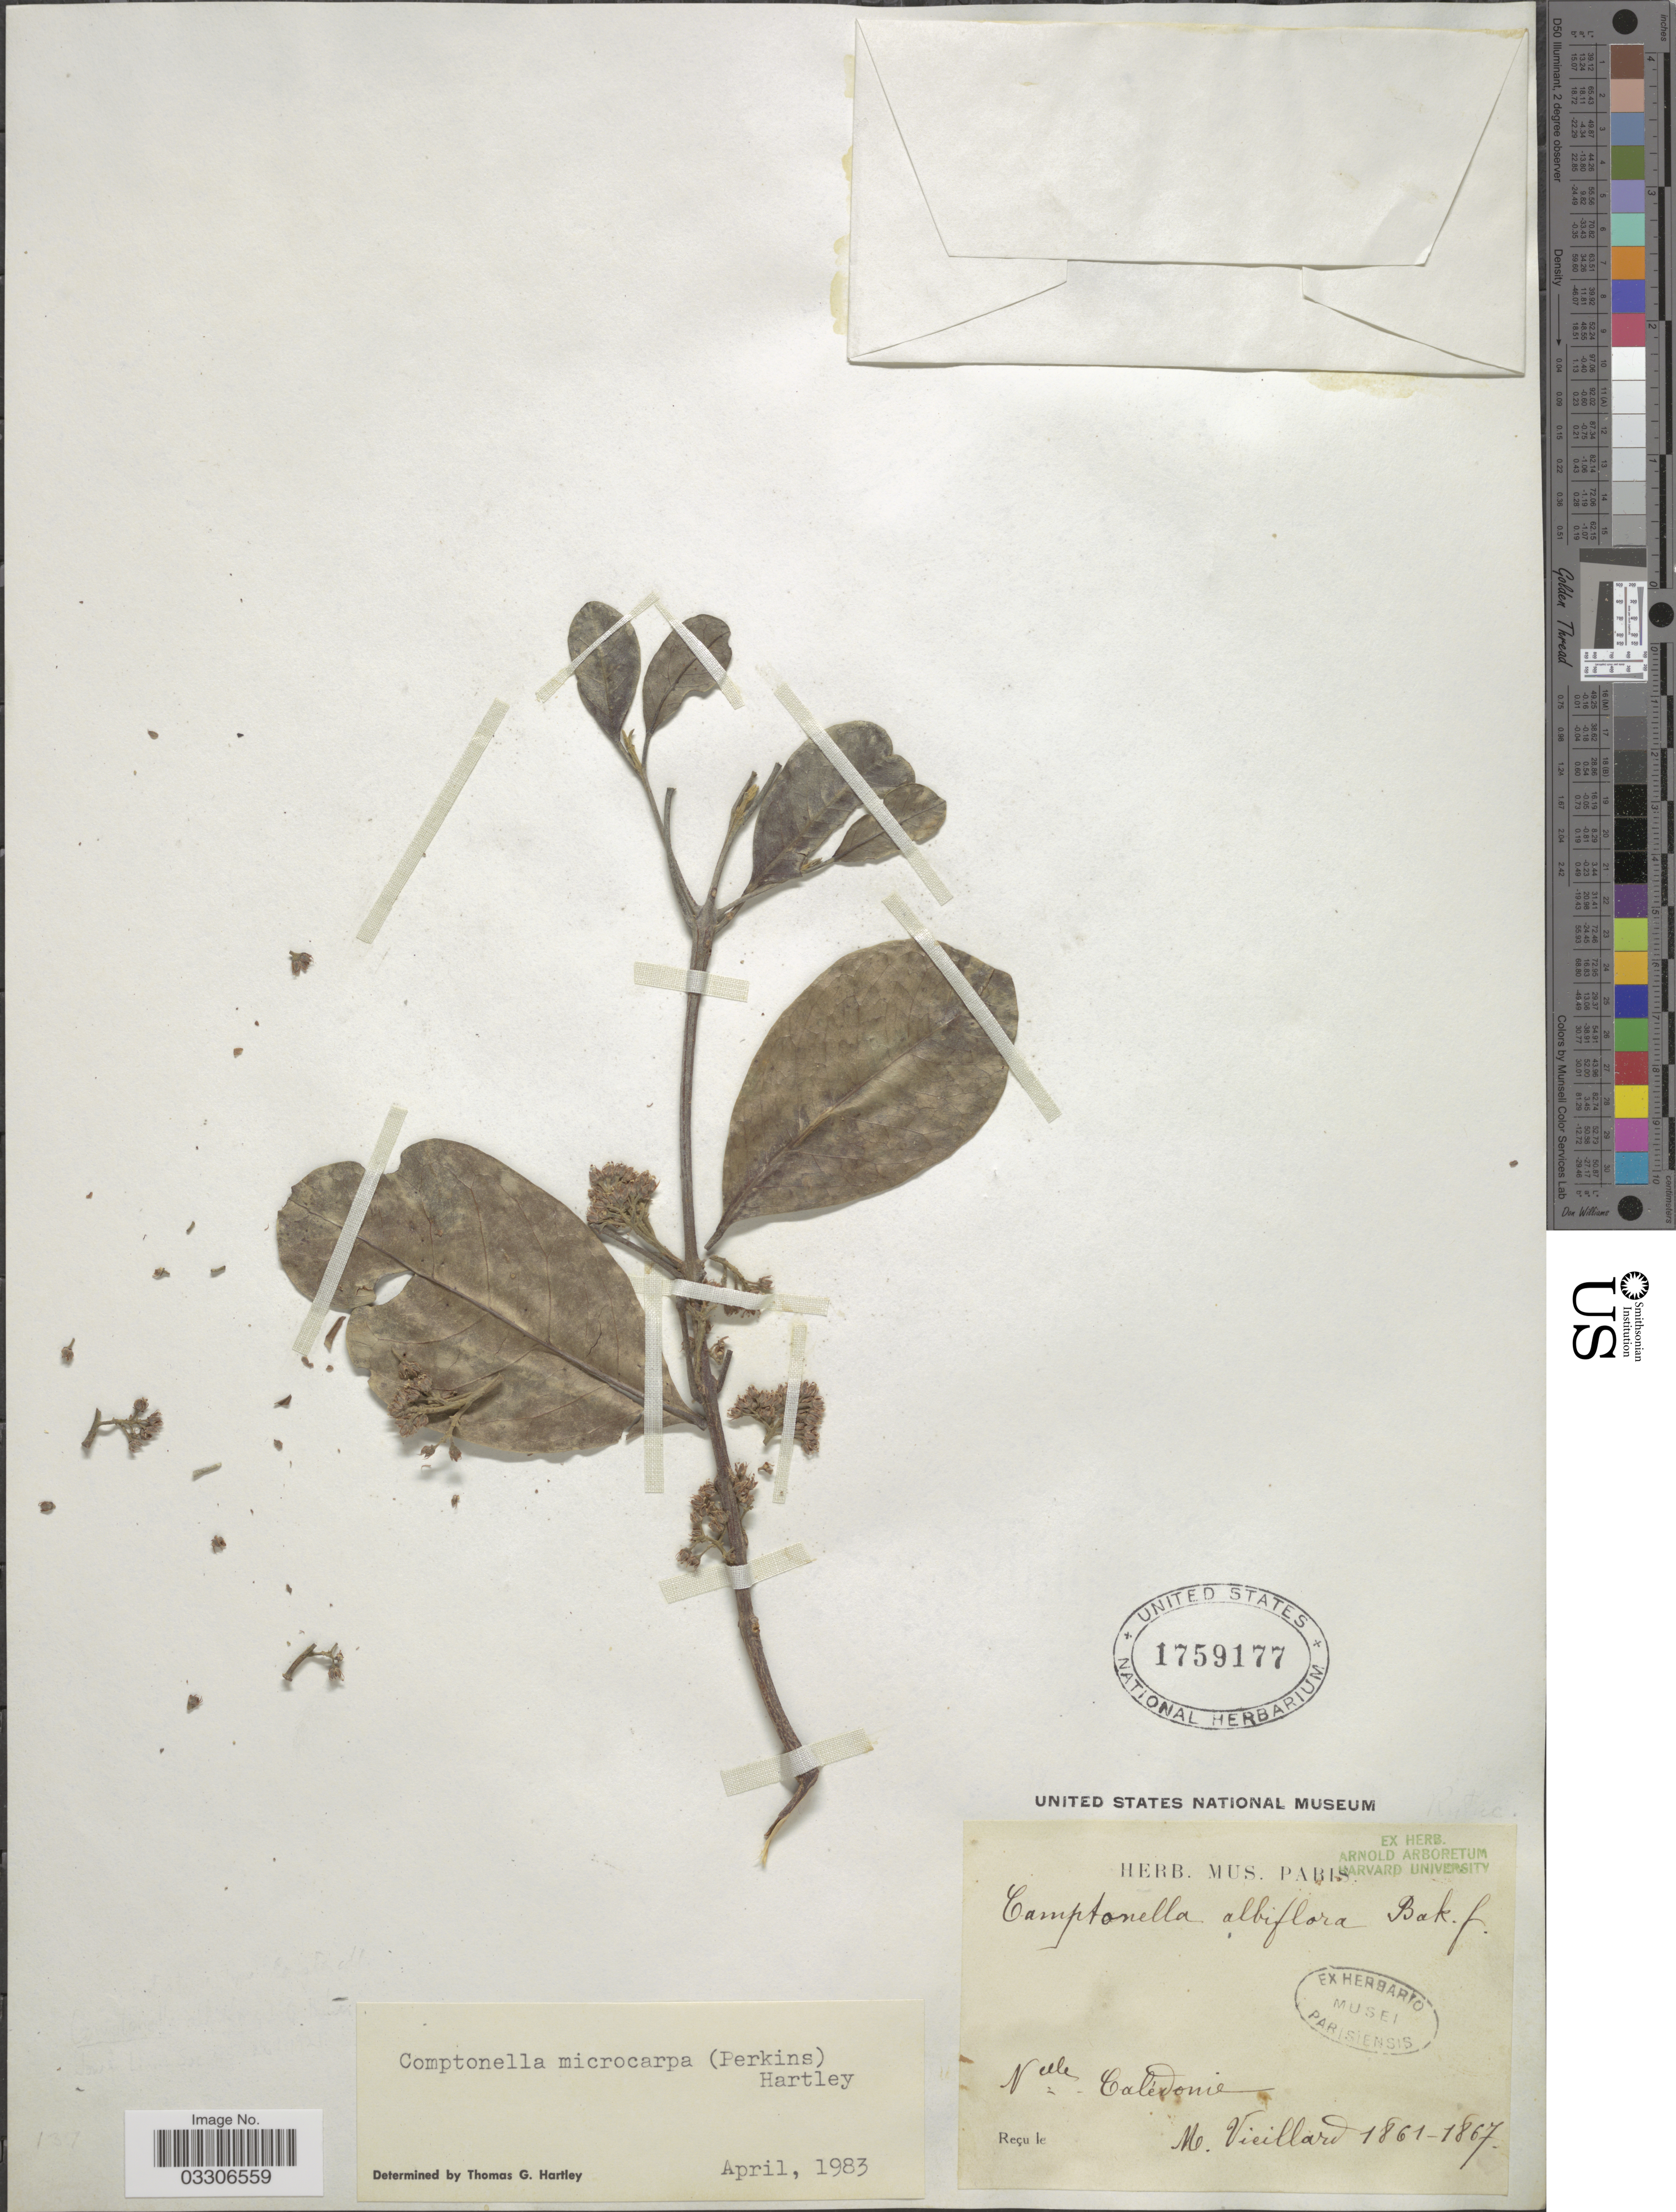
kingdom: Plantae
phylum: Tracheophyta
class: Magnoliopsida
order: Sapindales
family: Rutaceae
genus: Comptonella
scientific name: Comptonella microcarpa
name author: T.G. Hartley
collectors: M. Vieillard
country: New Caledonia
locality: Nvlle Calédonie.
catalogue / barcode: US 1759177